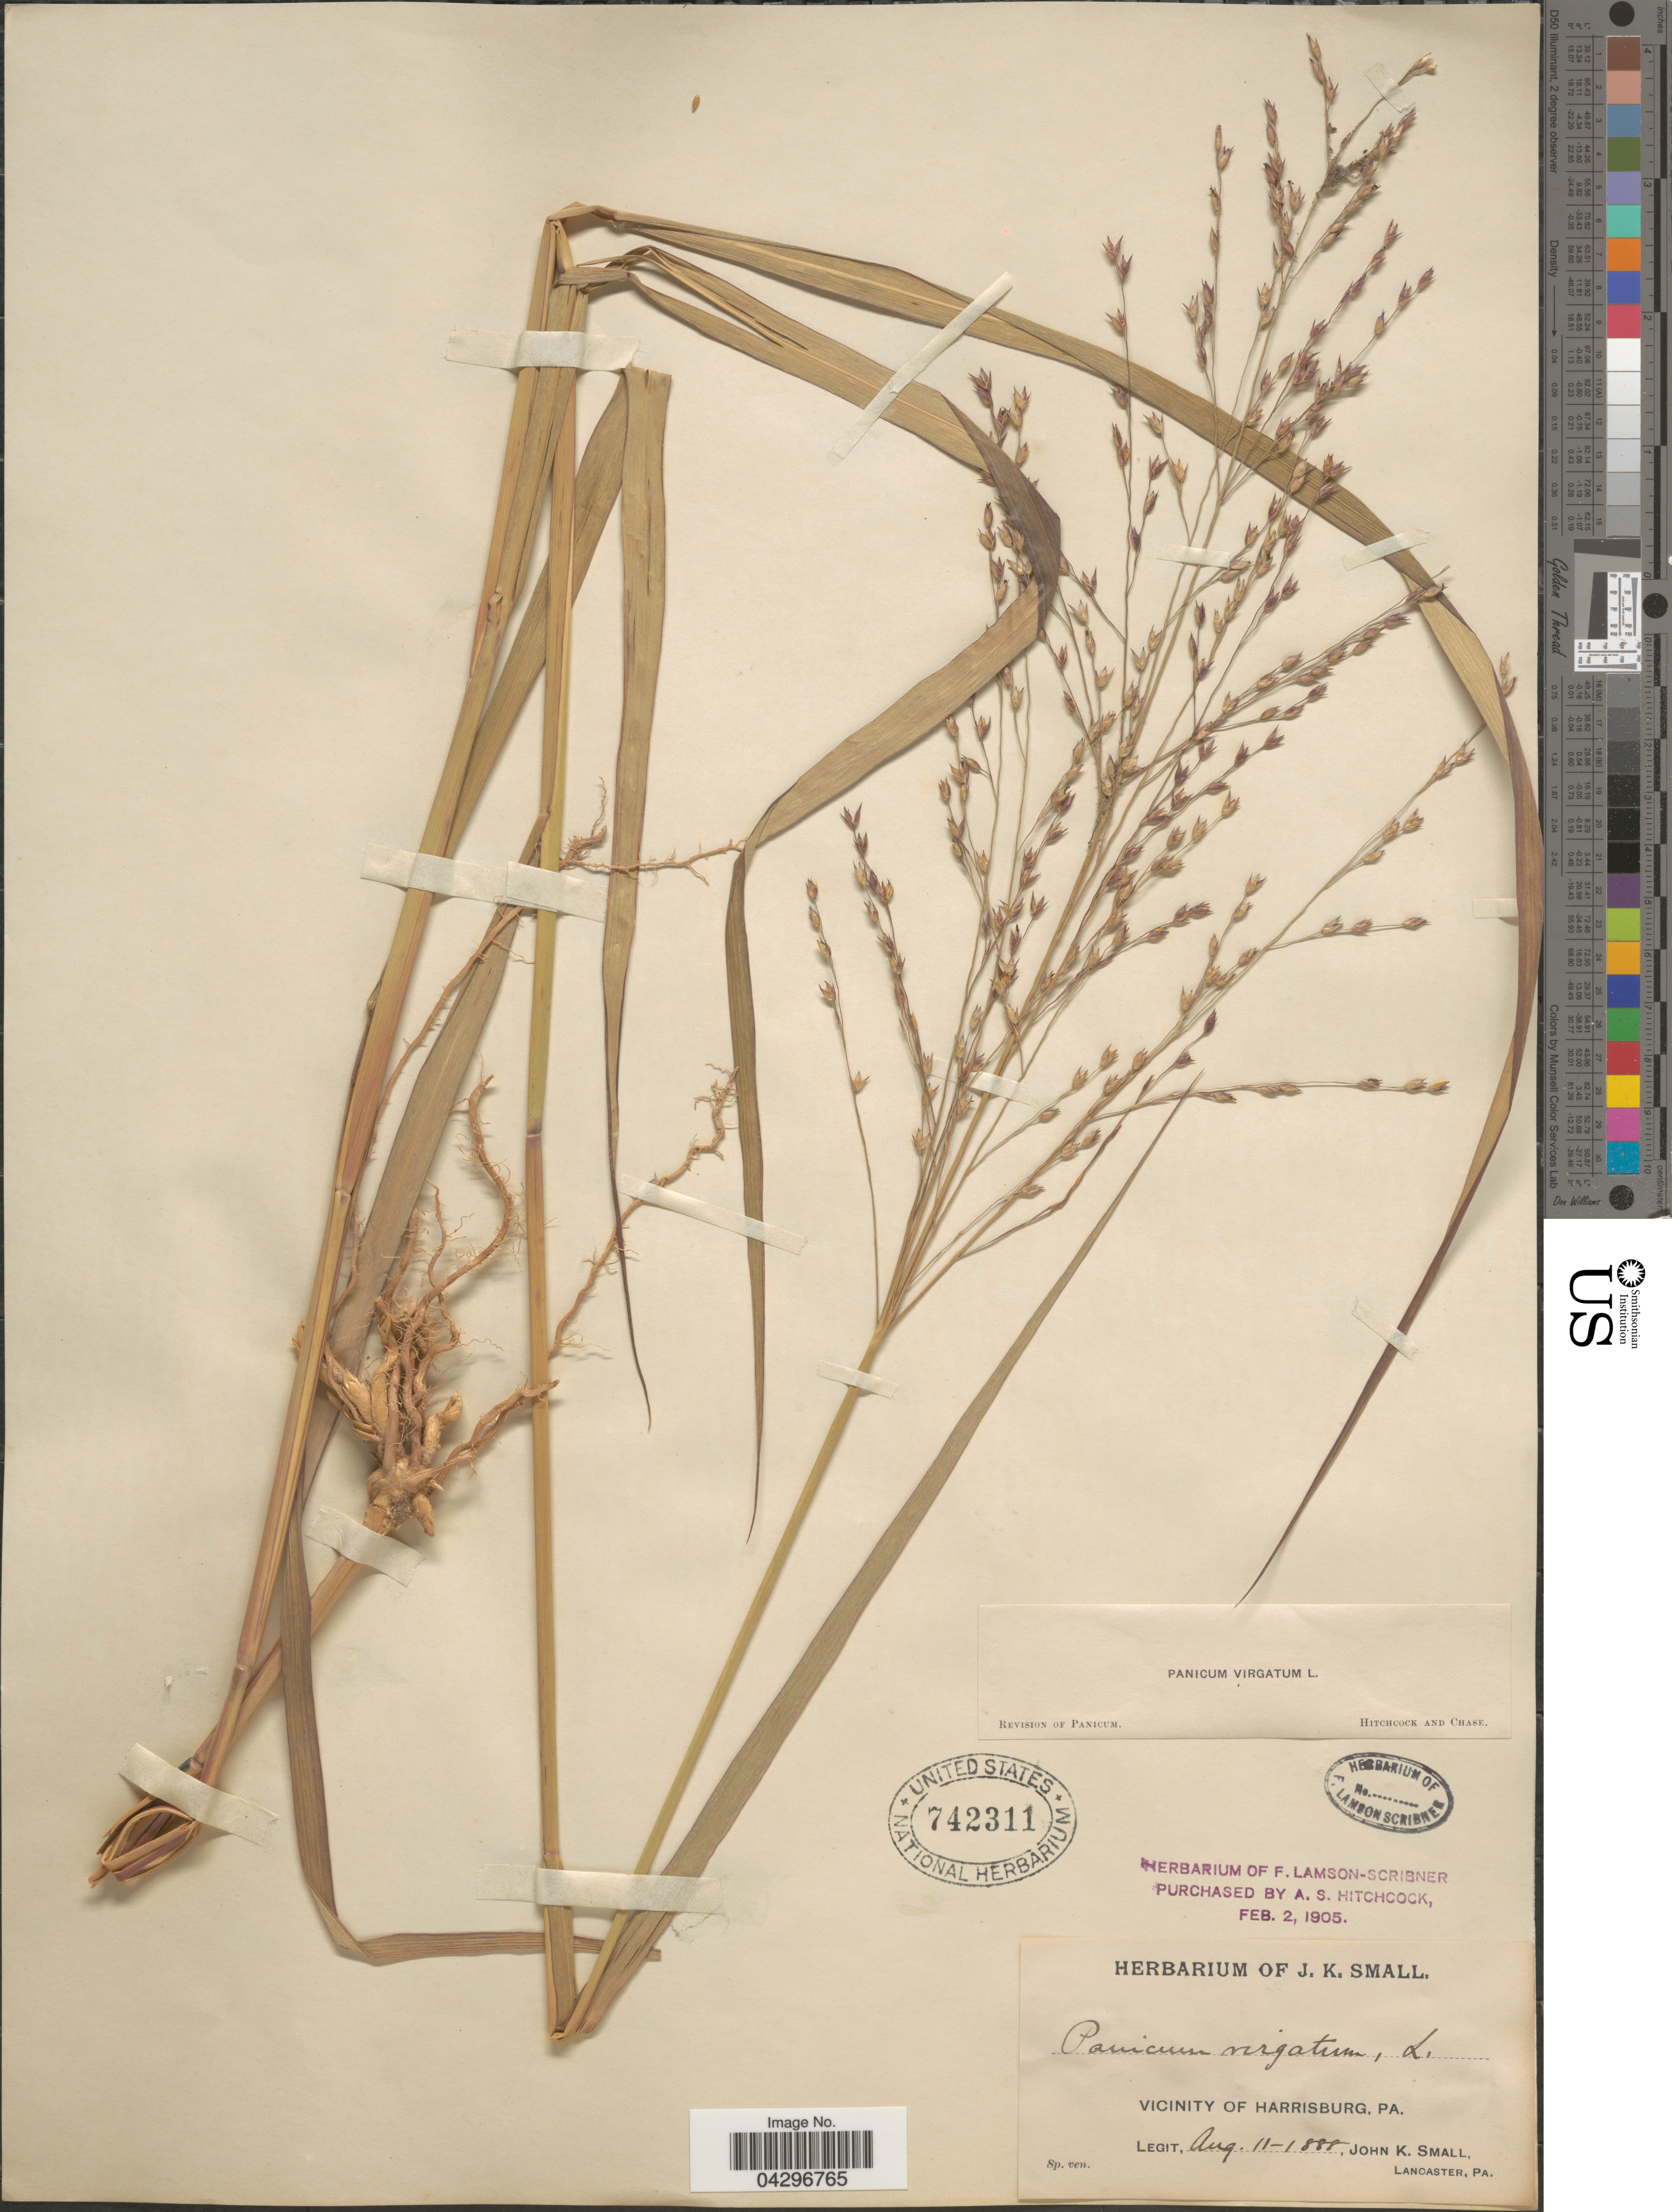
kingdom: Plantae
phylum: Tracheophyta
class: Liliopsida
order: Poales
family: Poaceae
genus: Panicum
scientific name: Panicum virgatum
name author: L.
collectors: J. K. Small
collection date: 1888-08-11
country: United States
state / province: Pennsylvania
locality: Vicinity of Harrisburg.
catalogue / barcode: US 742311